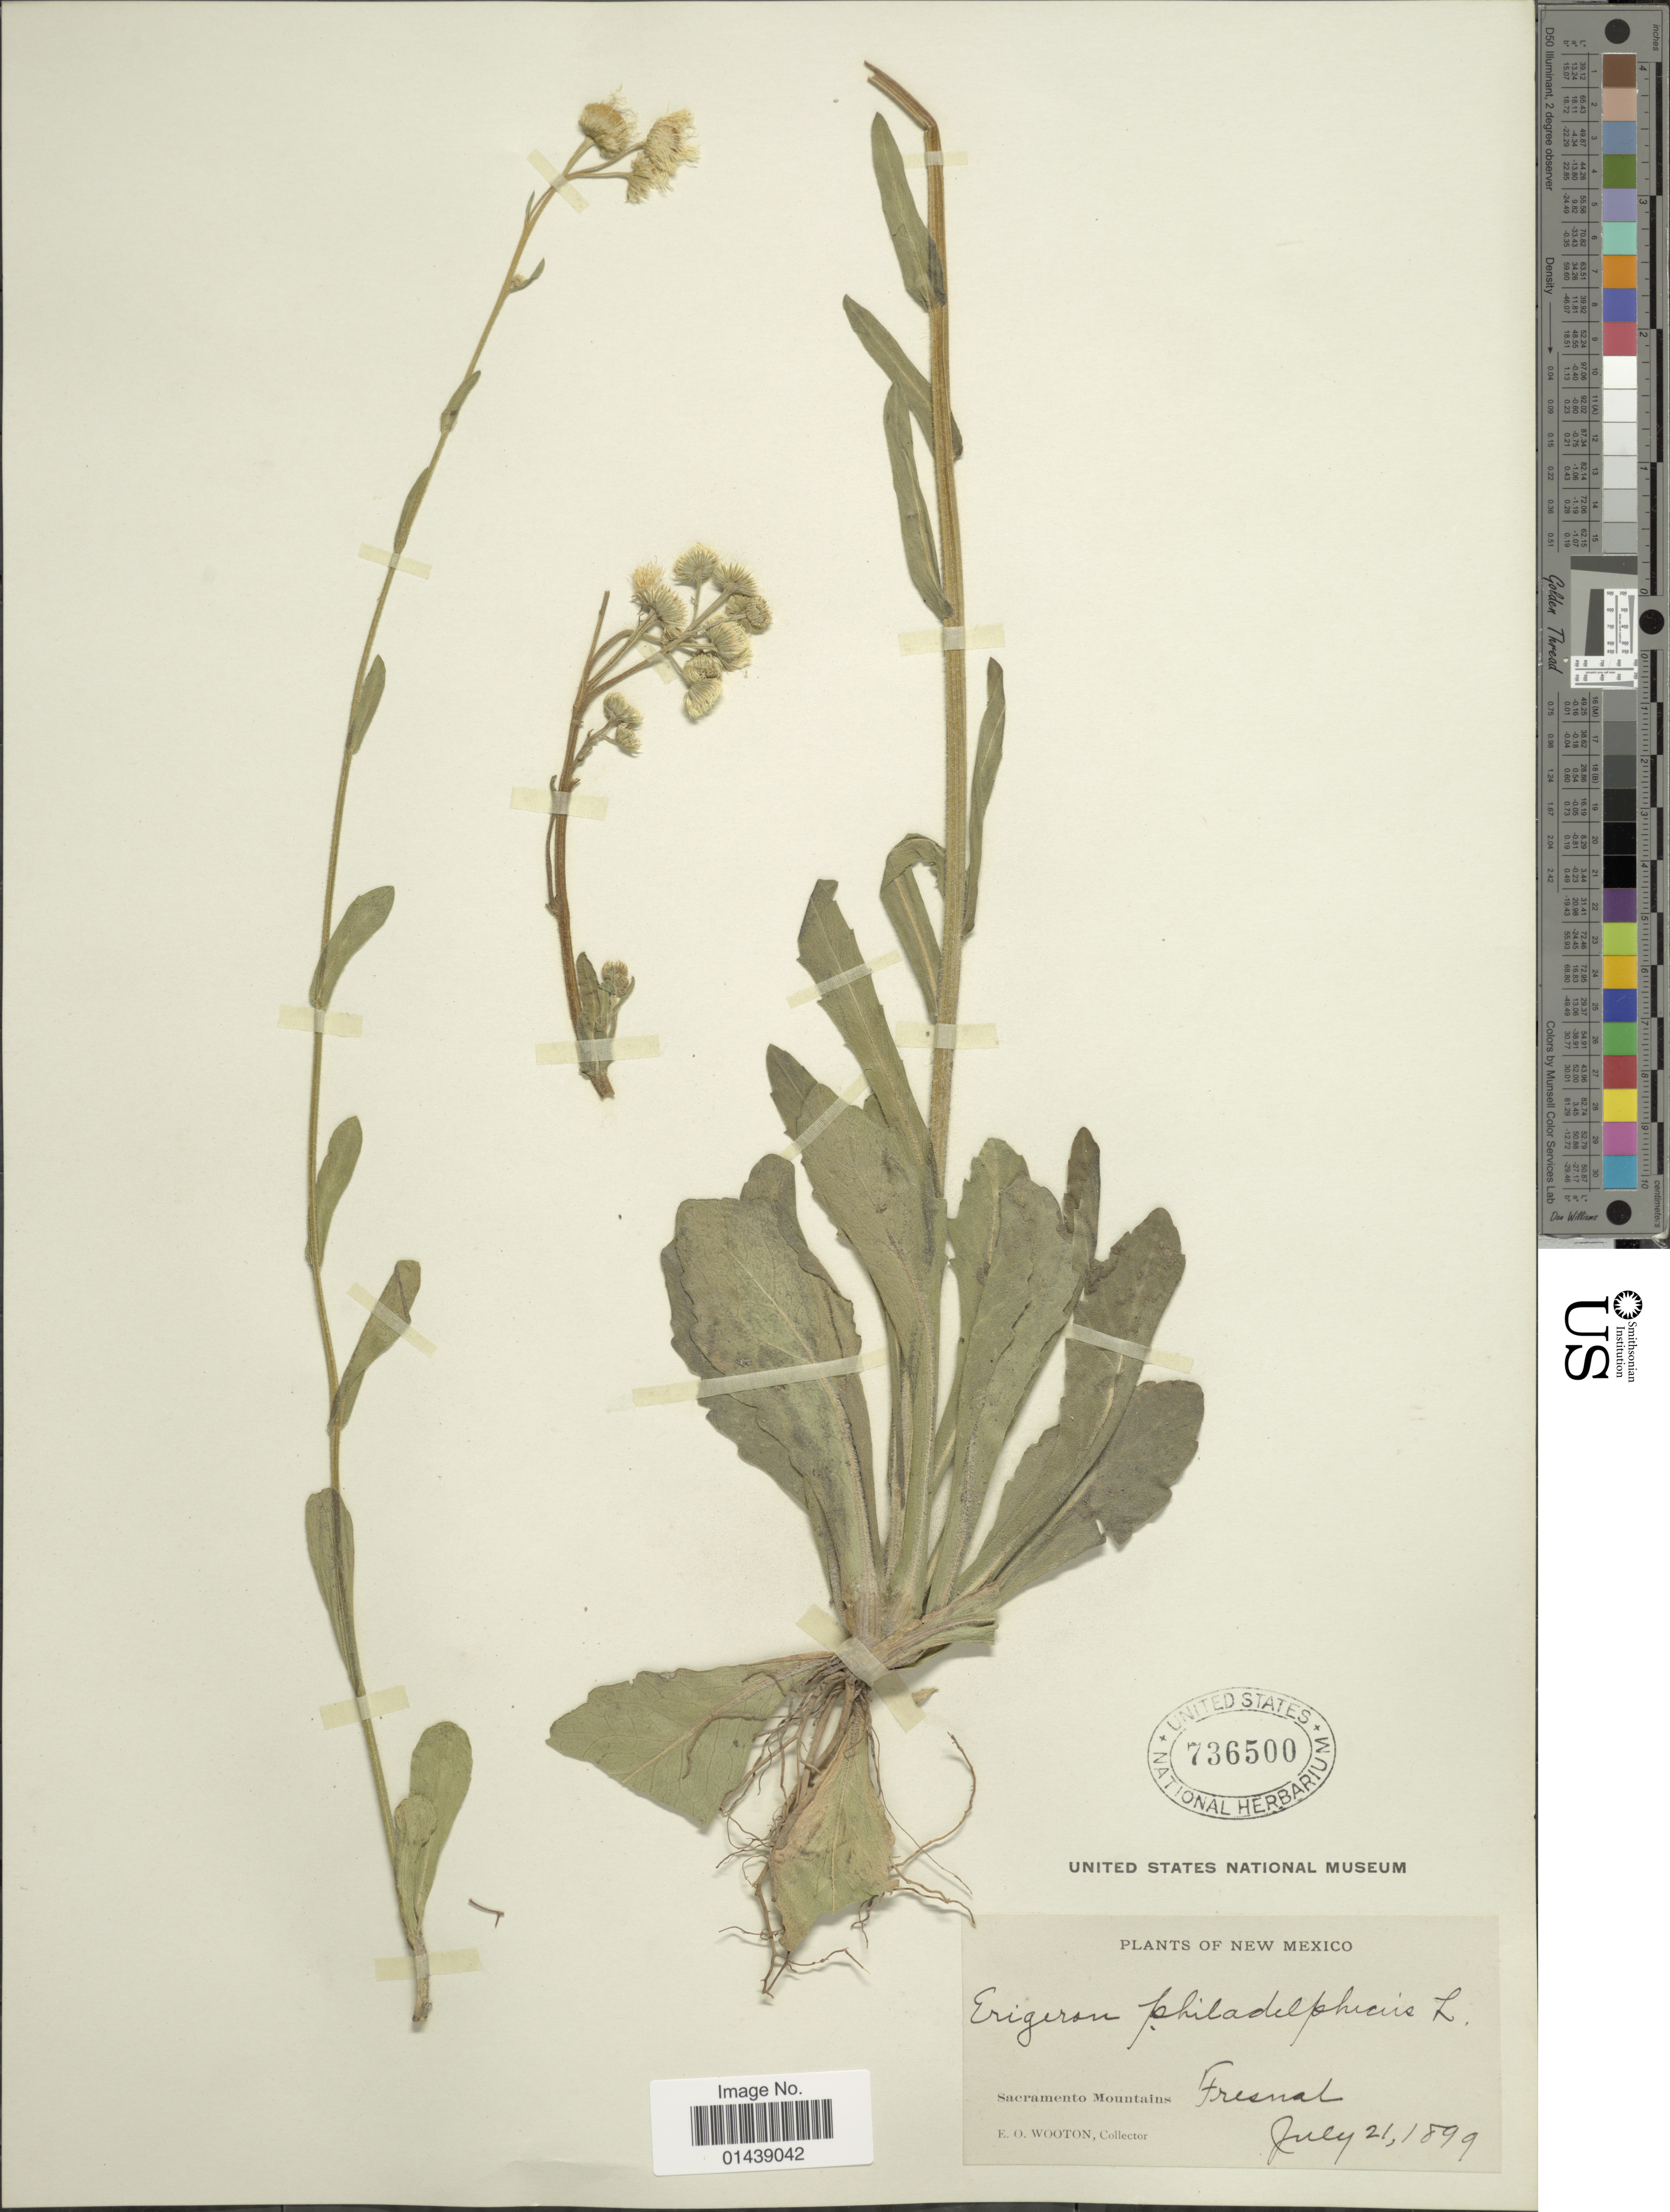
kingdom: Plantae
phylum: Tracheophyta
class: Magnoliopsida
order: Asterales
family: Asteraceae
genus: Erigeron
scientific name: Erigeron philadelphicus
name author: L.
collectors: E. O. Wooton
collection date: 1899-07-21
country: United States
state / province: New Mexico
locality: Sacramento Mountains. Fresnal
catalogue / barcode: US 736500